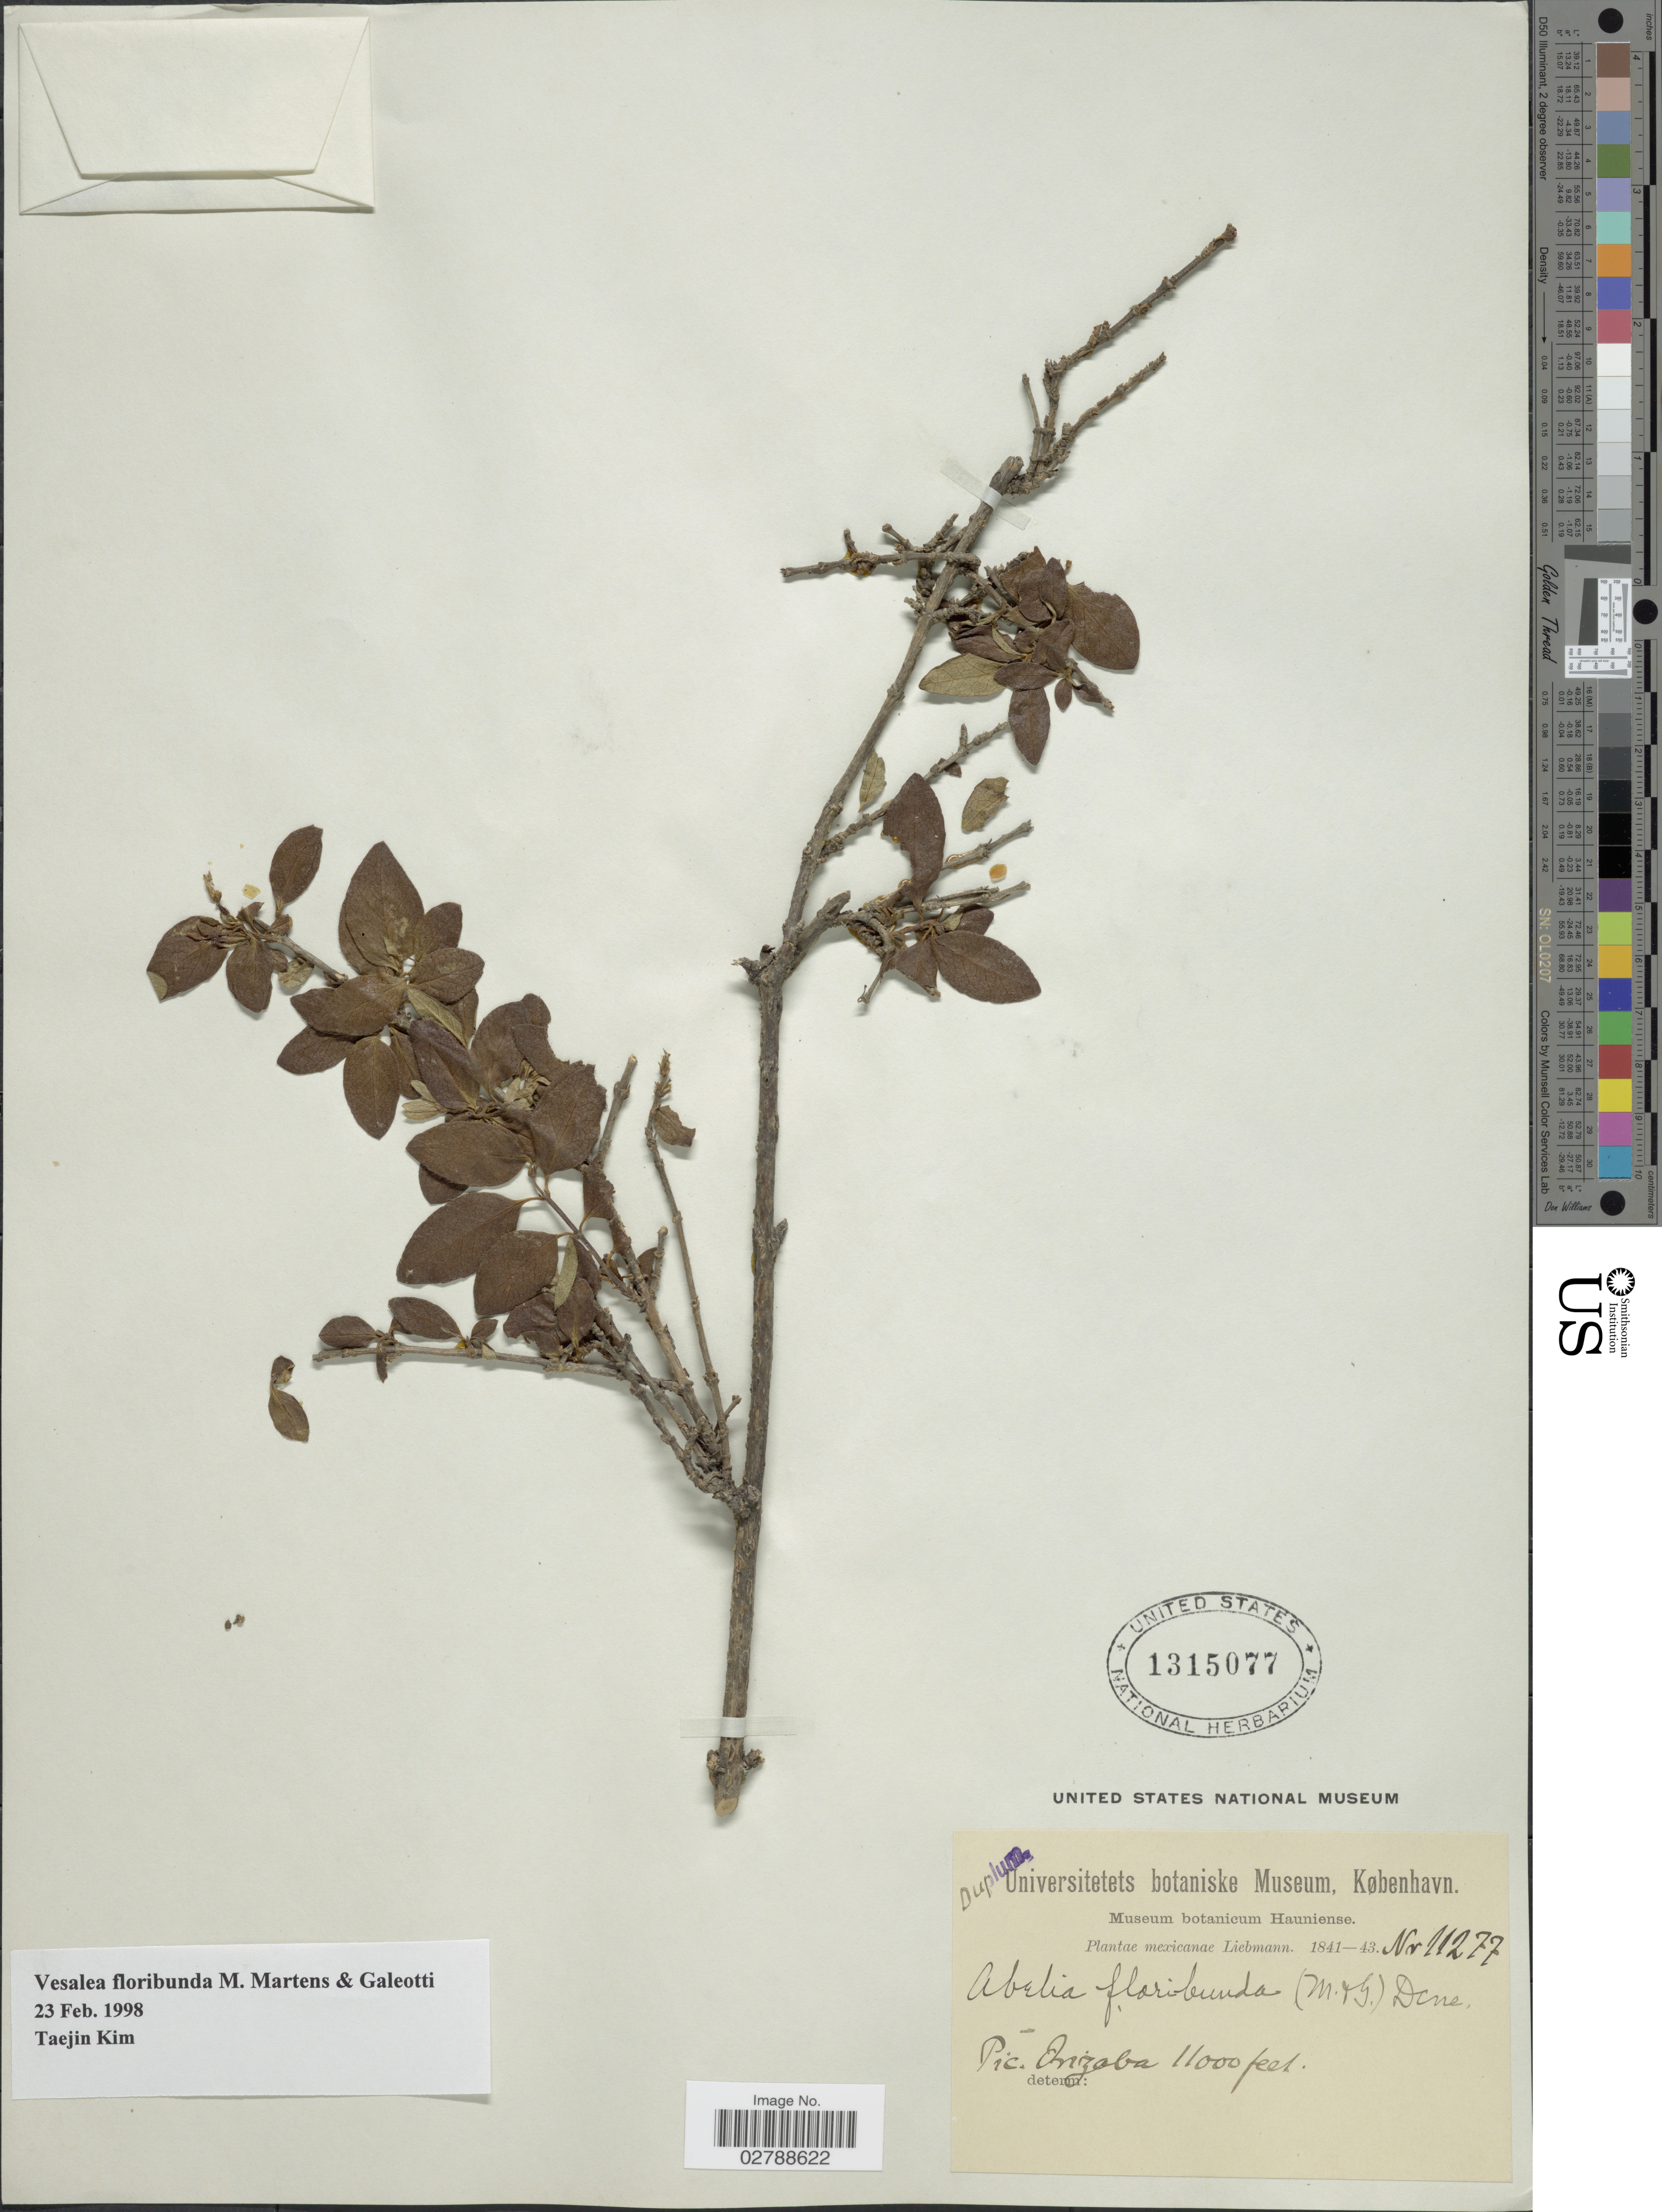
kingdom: Plantae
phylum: Tracheophyta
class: Magnoliopsida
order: Dipsacales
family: Caprifoliaceae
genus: Vesalea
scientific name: Vesalea floribunda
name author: M. Martens & Galeotti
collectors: Liebmann, --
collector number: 11277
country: Mexico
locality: Pic. Onzaba.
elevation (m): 3353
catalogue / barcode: US 1315077